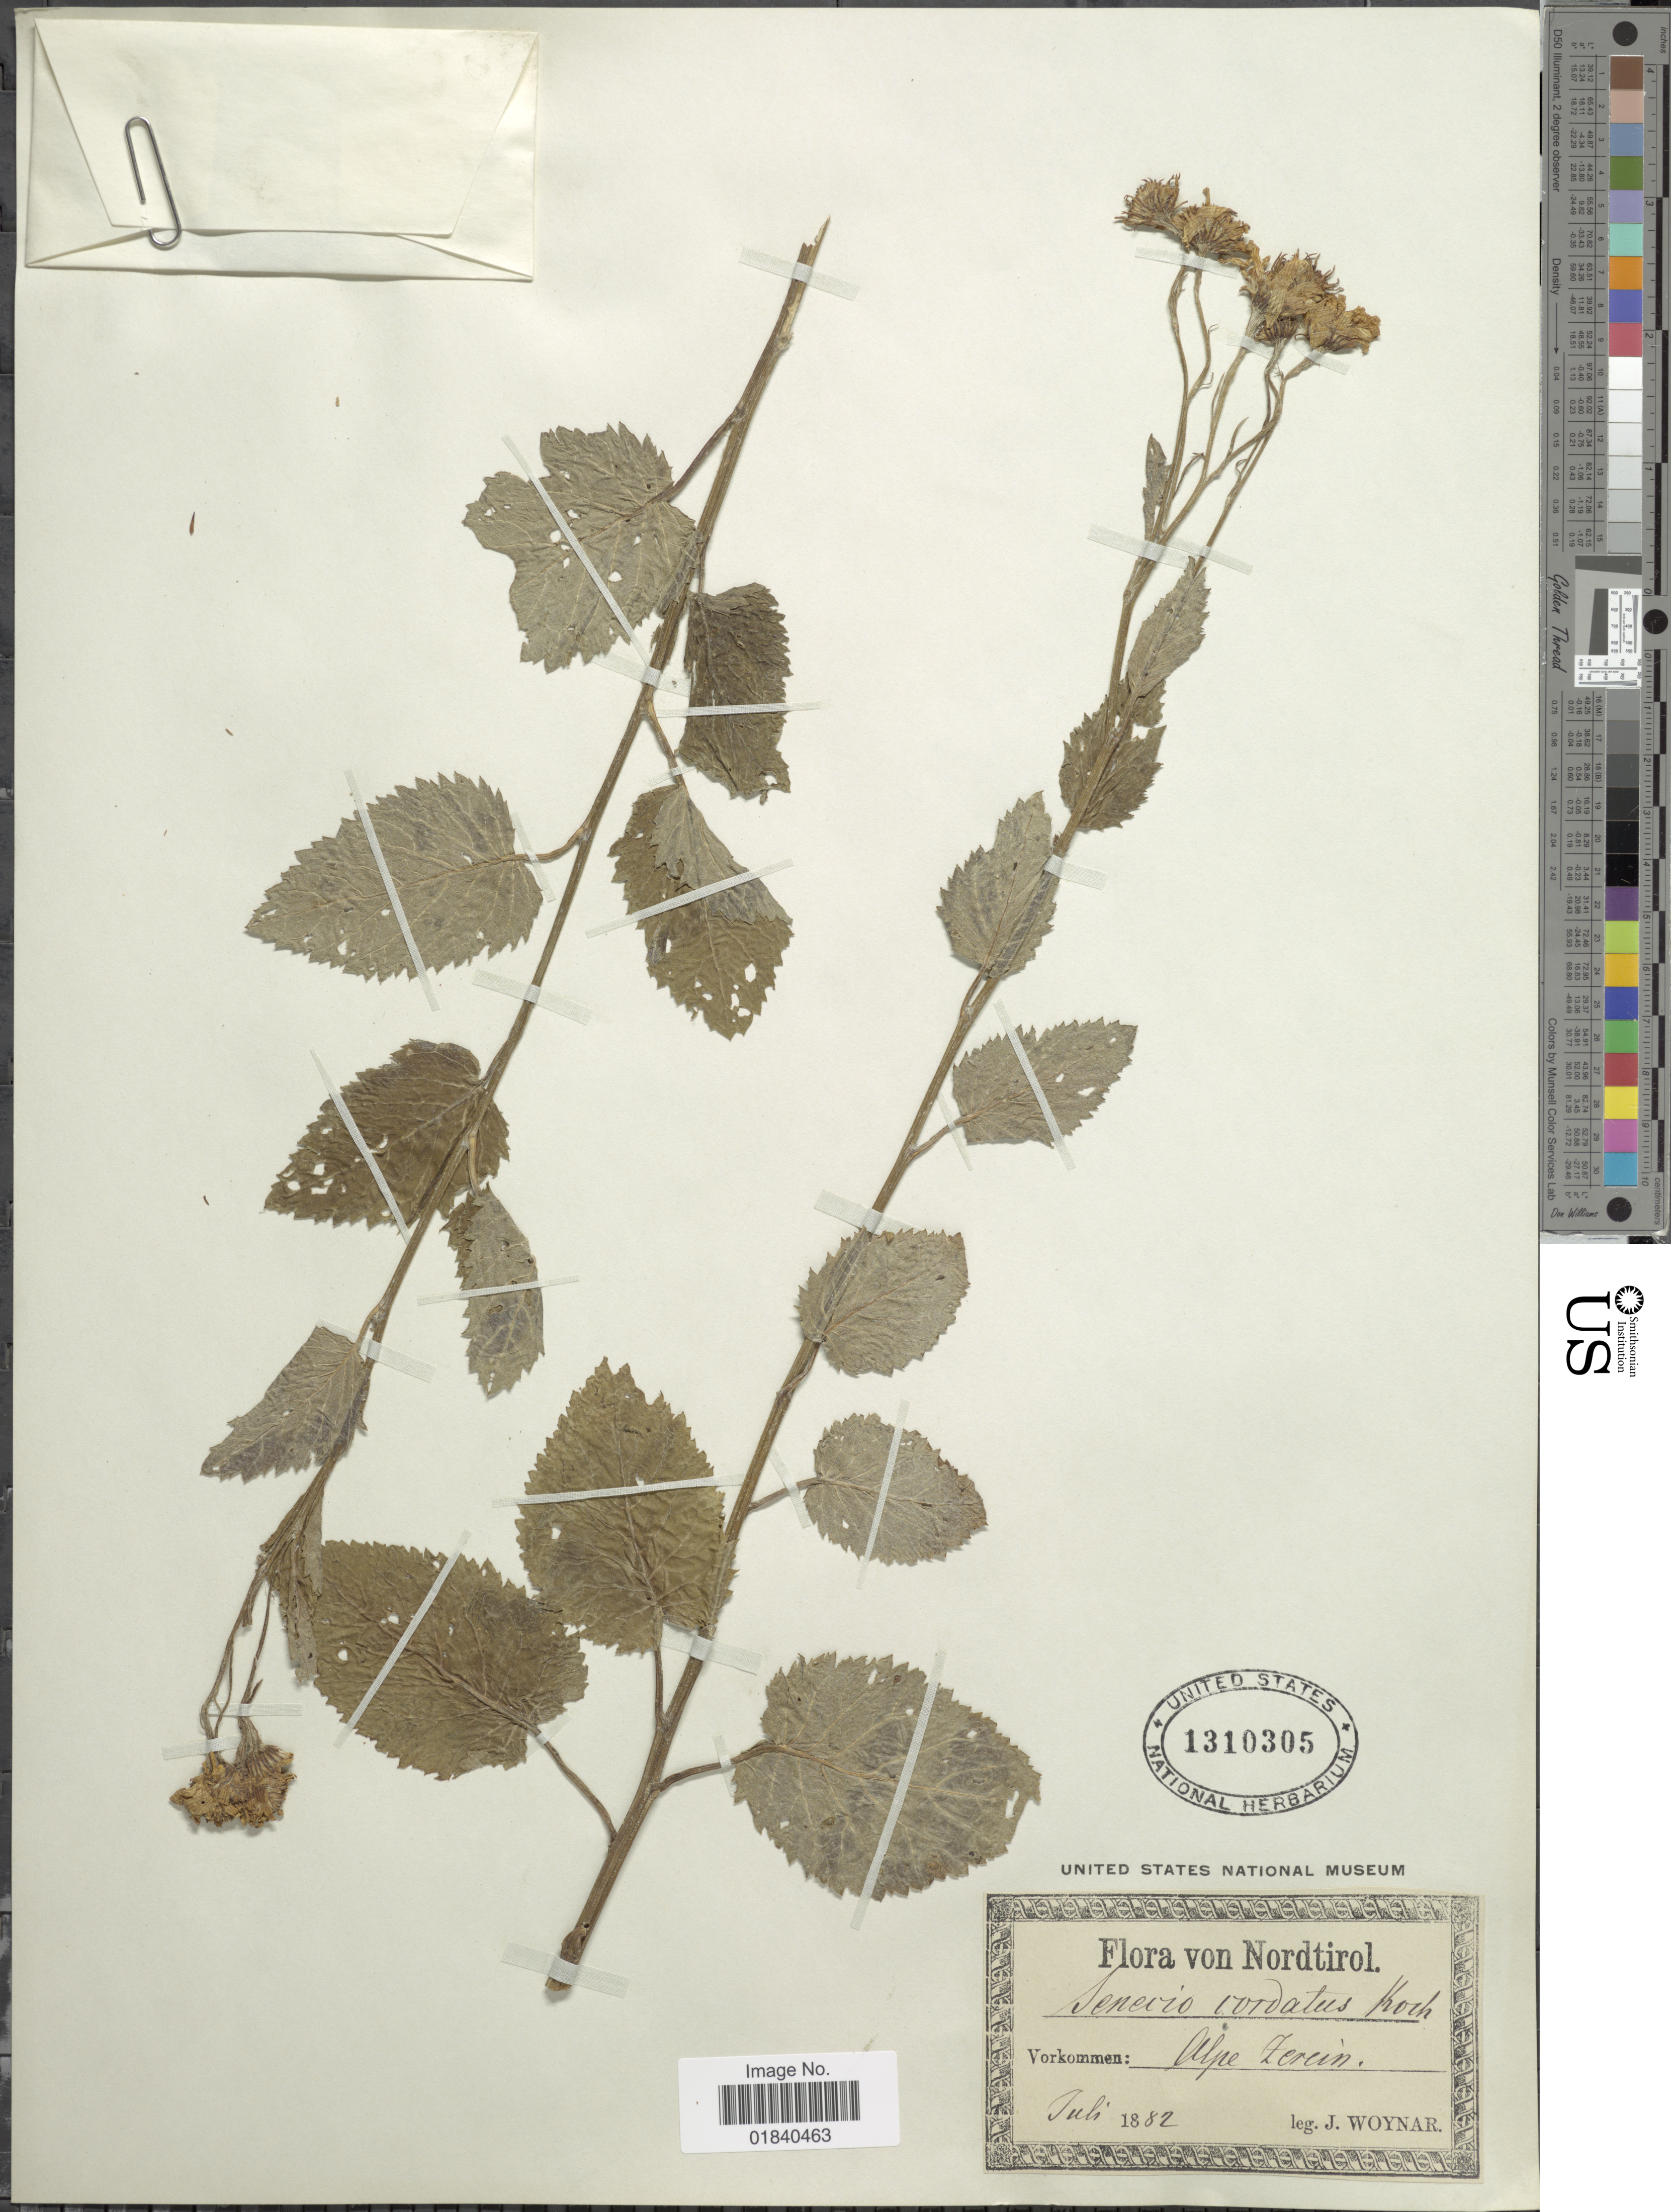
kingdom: Plantae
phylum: Tracheophyta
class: Magnoliopsida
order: Asterales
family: Asteraceae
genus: Senecio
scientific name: Senecio cordatus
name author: W.D.J. Koch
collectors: J. Woynar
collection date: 1882-07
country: Austria / Italy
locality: Nord Tirol. Alpe Zerein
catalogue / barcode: US 1310305